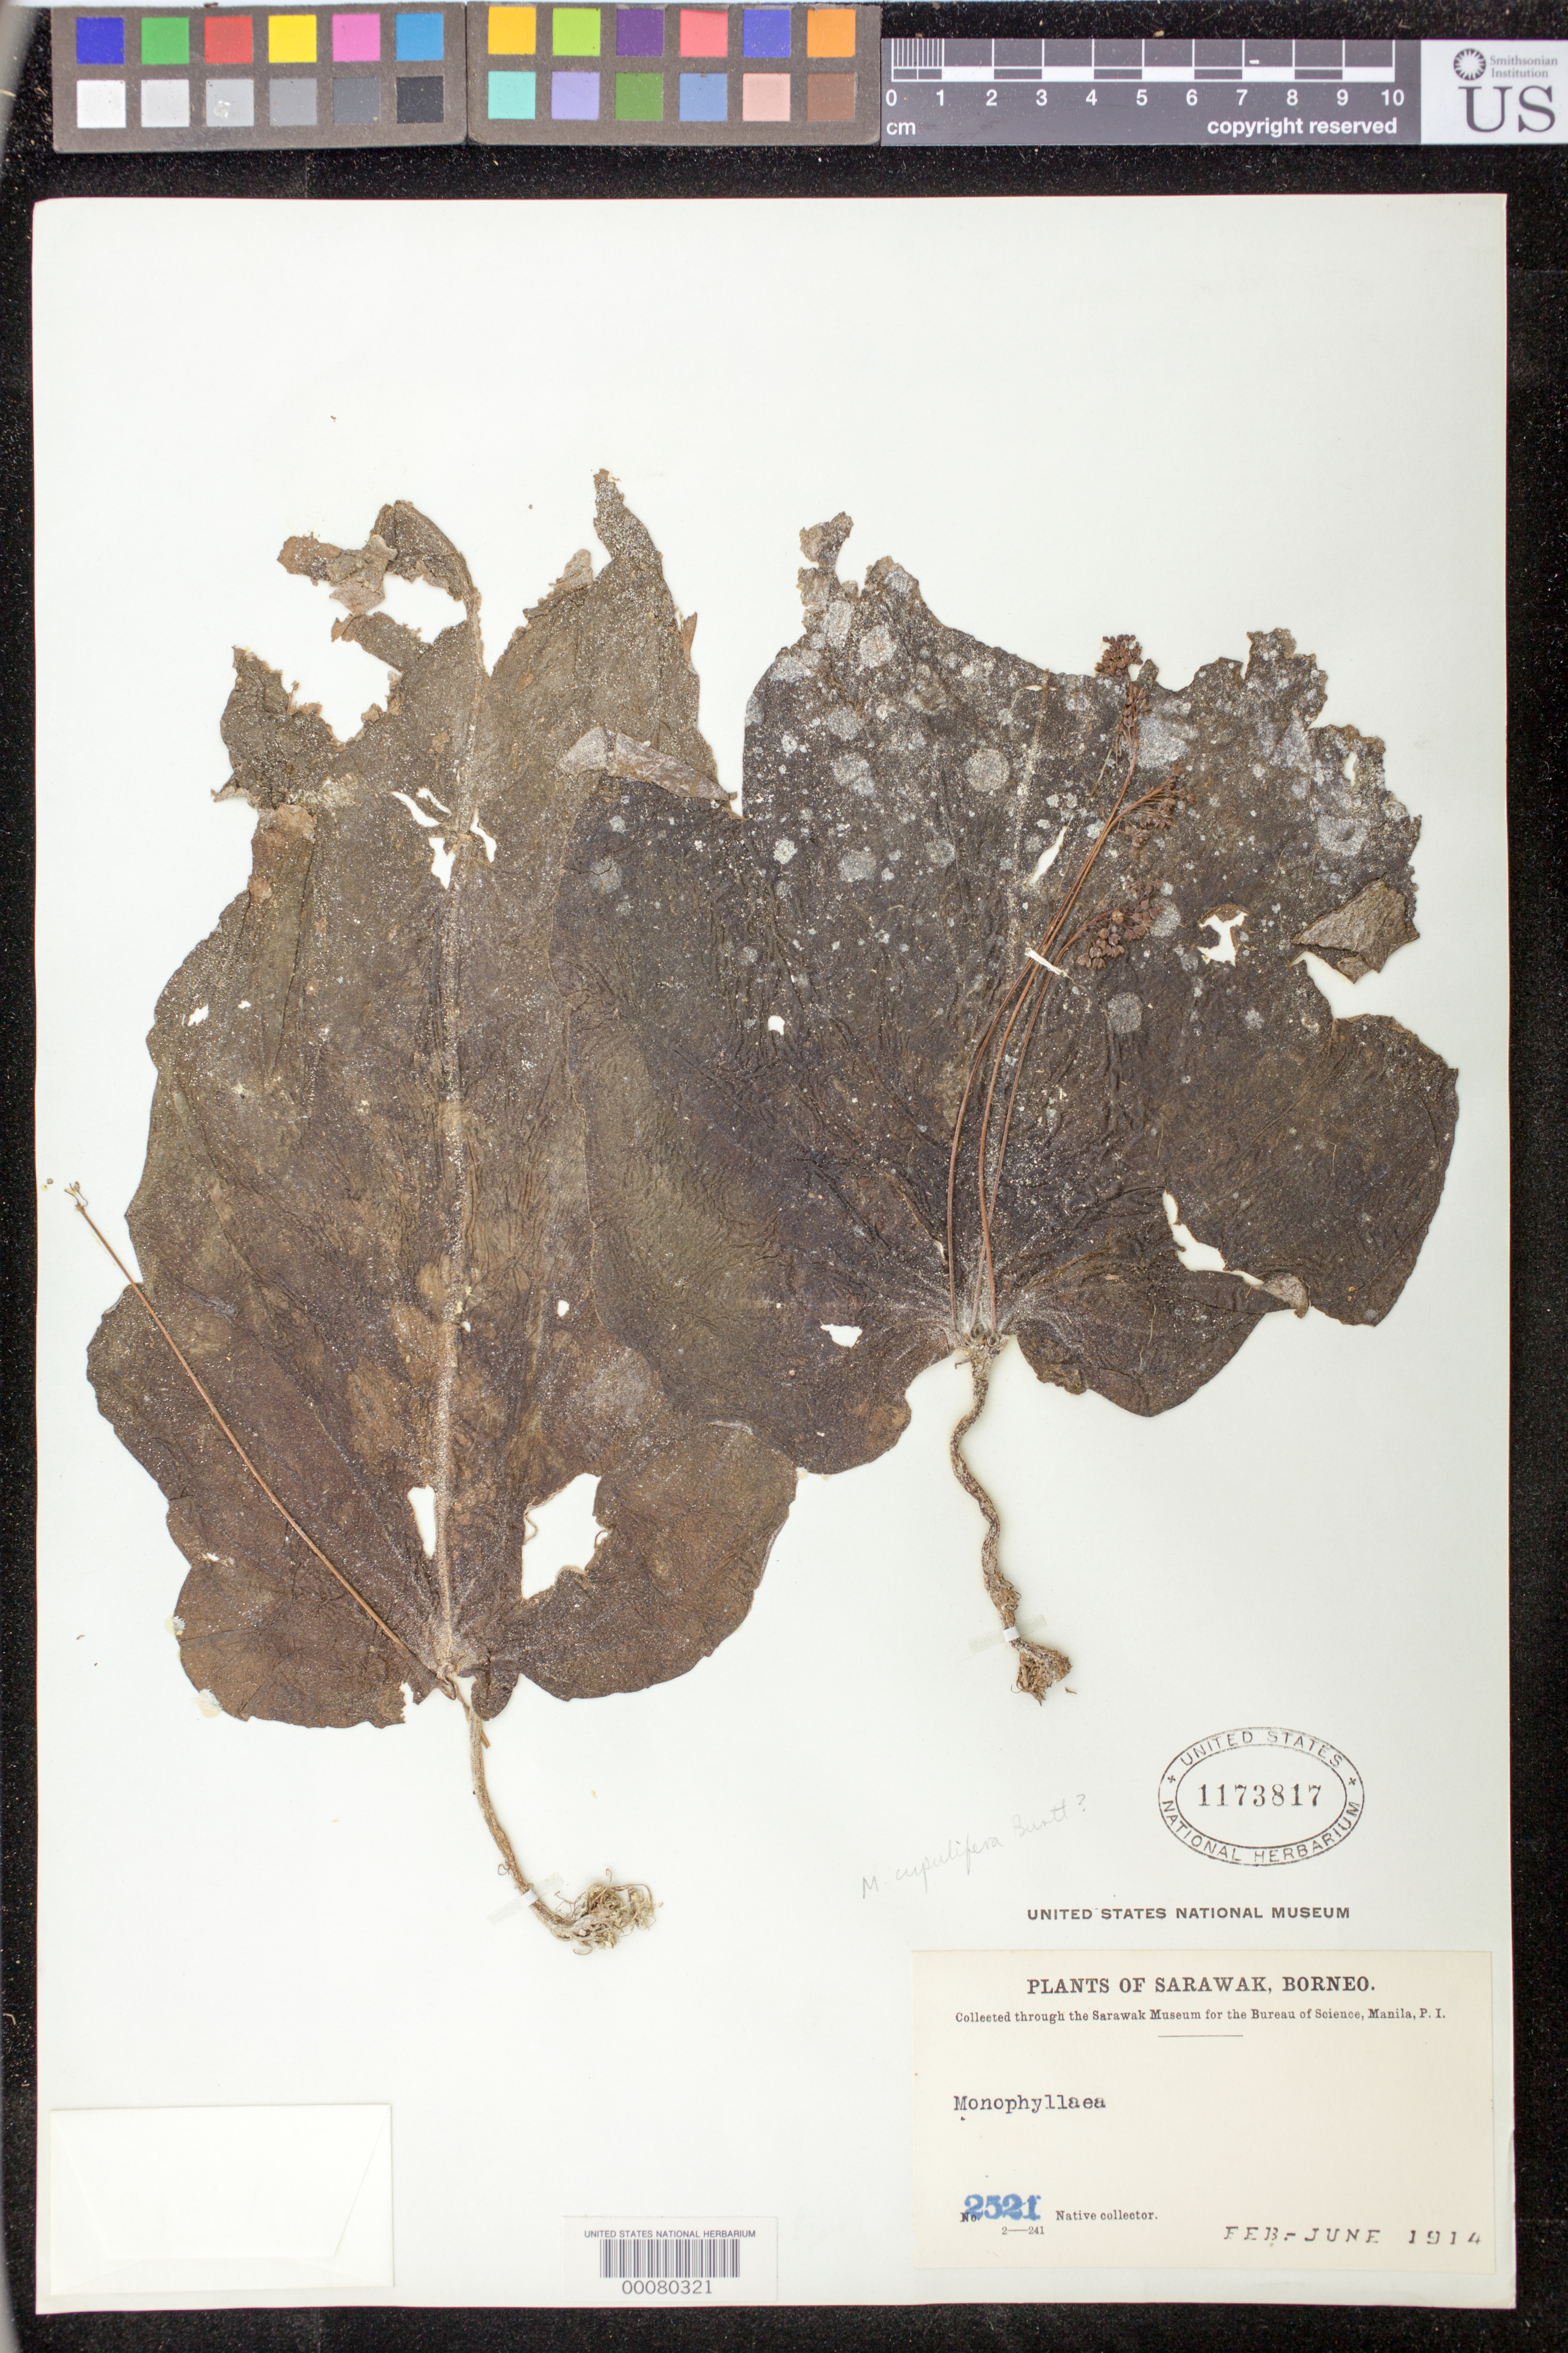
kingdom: Plantae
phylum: Tracheophyta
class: Magnoliopsida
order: Lamiales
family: Gesneriaceae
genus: Monophyllaea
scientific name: Monophyllaea cupiflora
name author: B.L. Burtt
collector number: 2521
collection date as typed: Feb-Jun 1914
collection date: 1914-02/1914-06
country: Malaysia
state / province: Sarawak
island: Borneo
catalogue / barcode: US 1173817